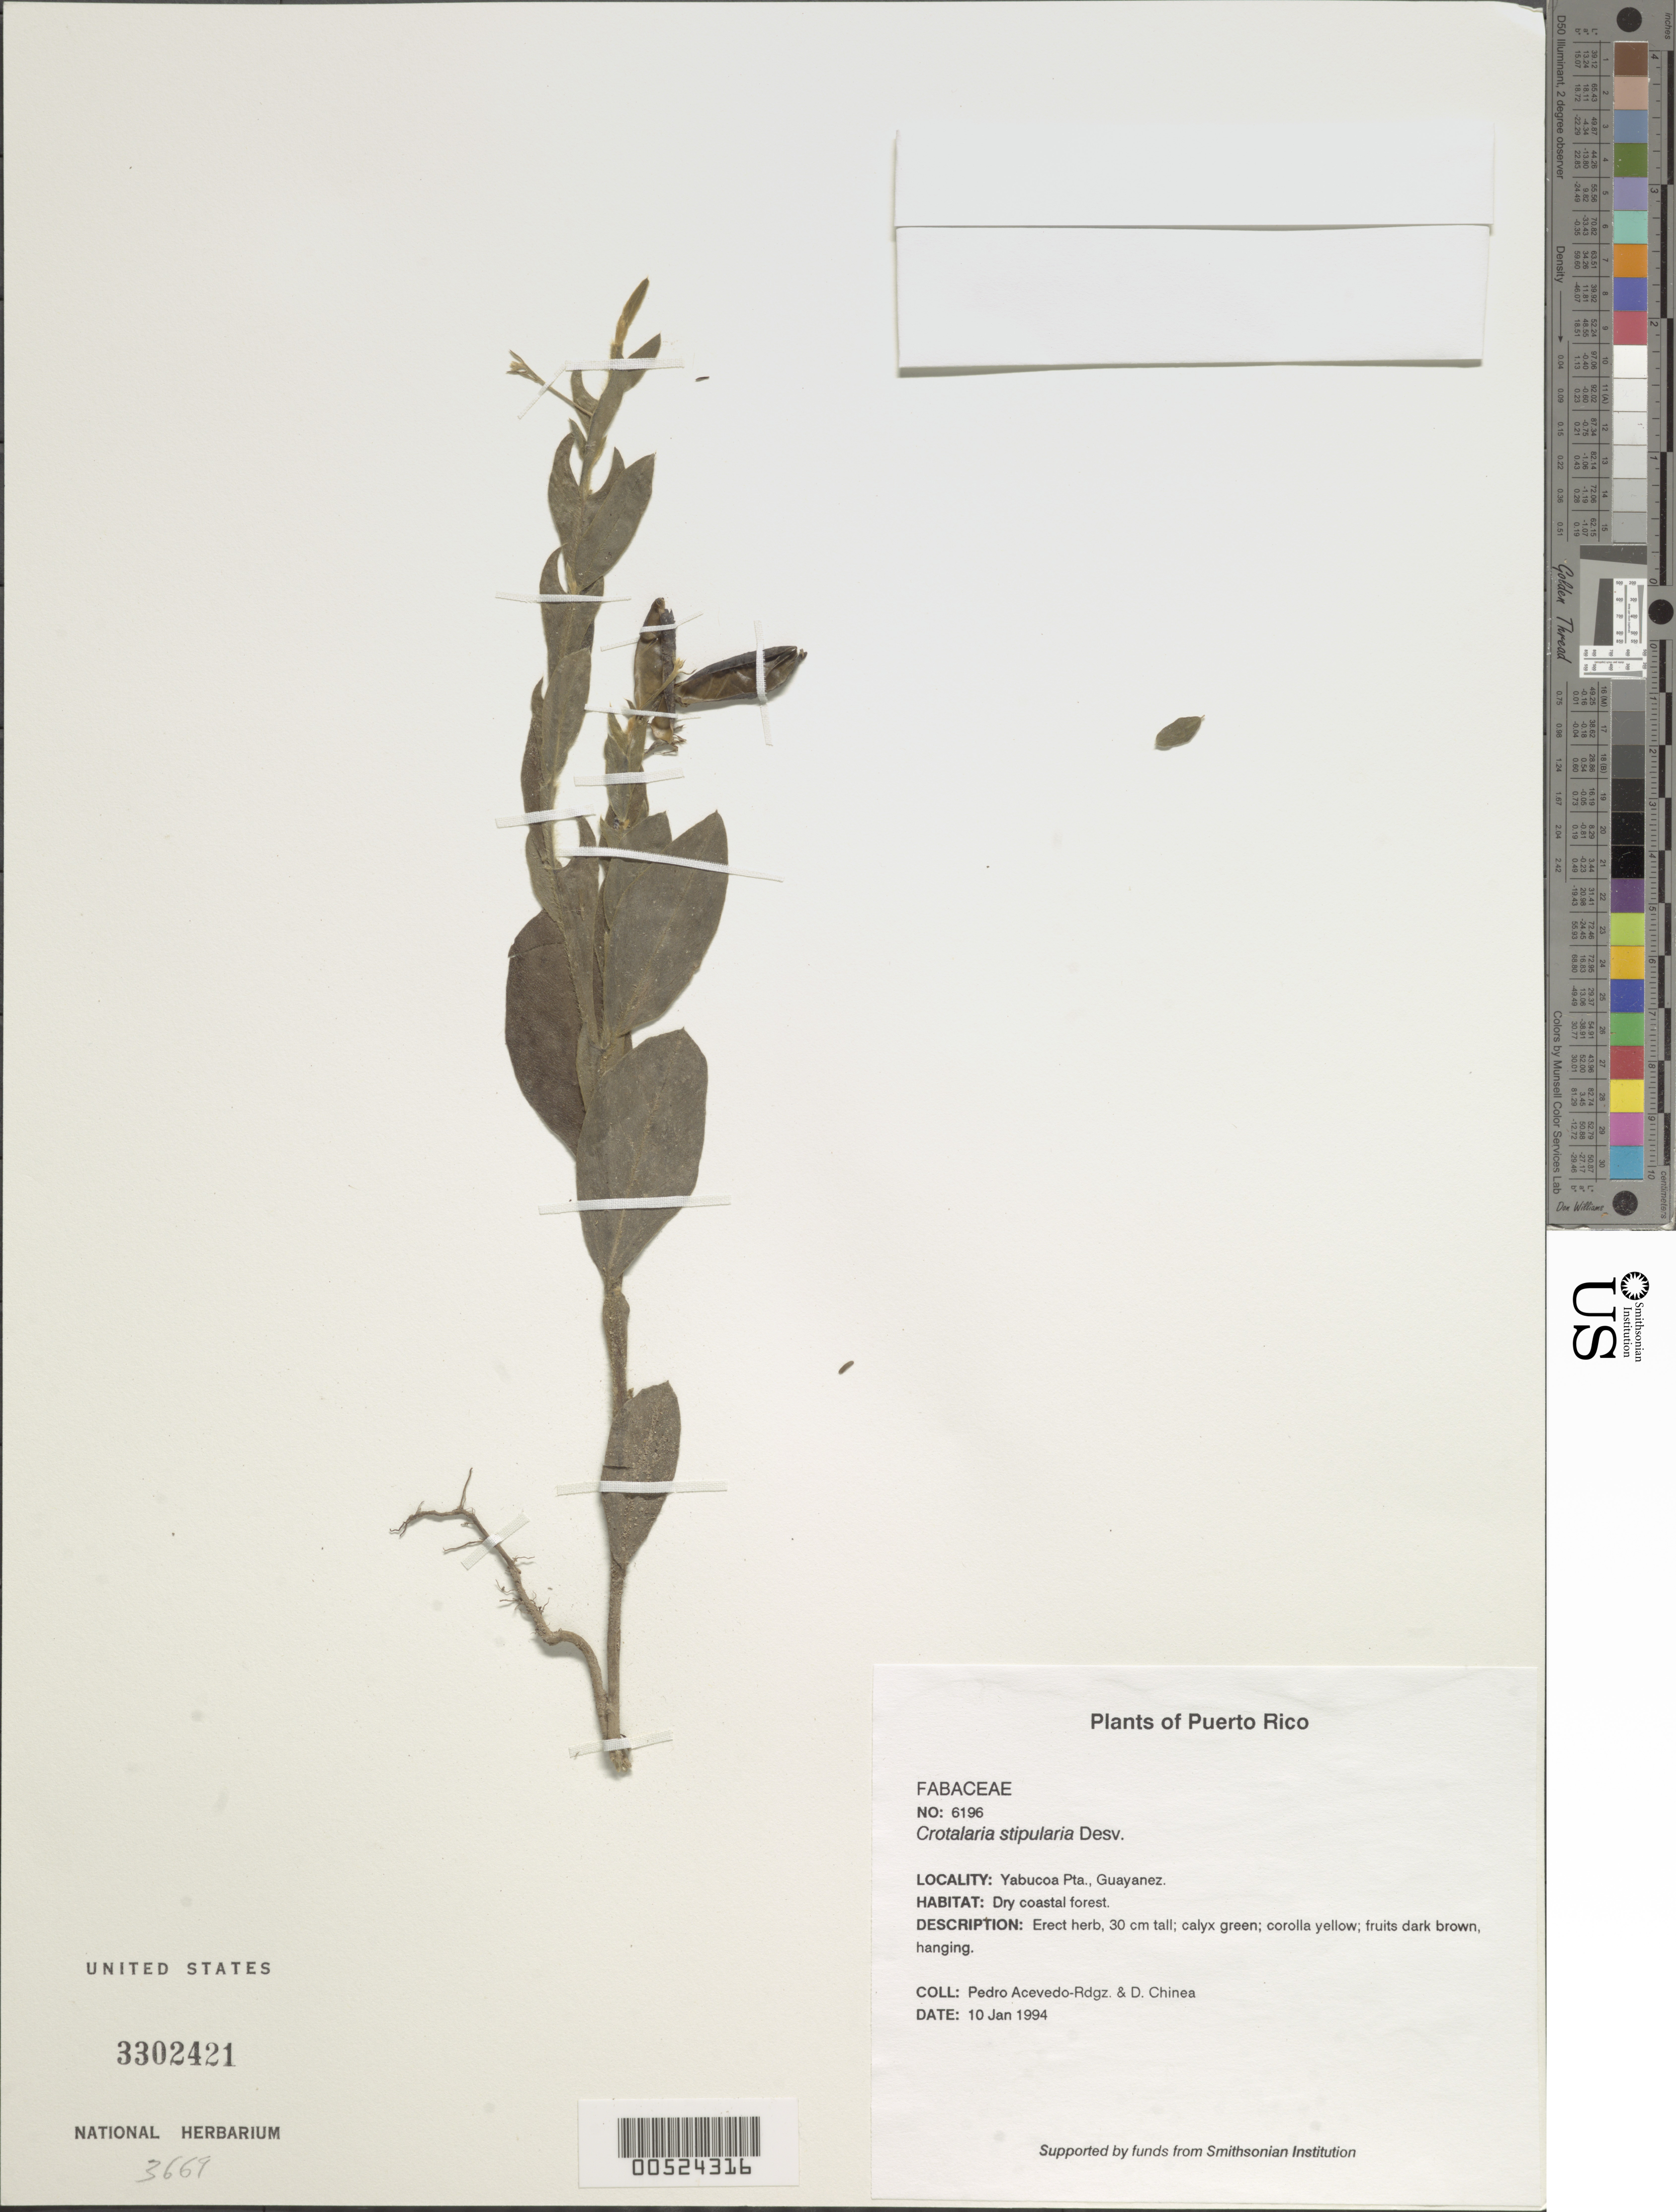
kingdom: Plantae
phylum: Tracheophyta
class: Magnoliopsida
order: Fabales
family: Fabaceae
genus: Crotalaria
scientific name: Crotalaria stipularia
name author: Desv.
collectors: P. Acevedo-Rodr. & D. Chinea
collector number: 6196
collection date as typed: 10 Jan 1994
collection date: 1994-01-10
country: Puerto Rico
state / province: Yabucoa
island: Puerto Rico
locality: Yabucoa Pta., Guayanes.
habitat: Dry coastal forest.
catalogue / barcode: US 3324321